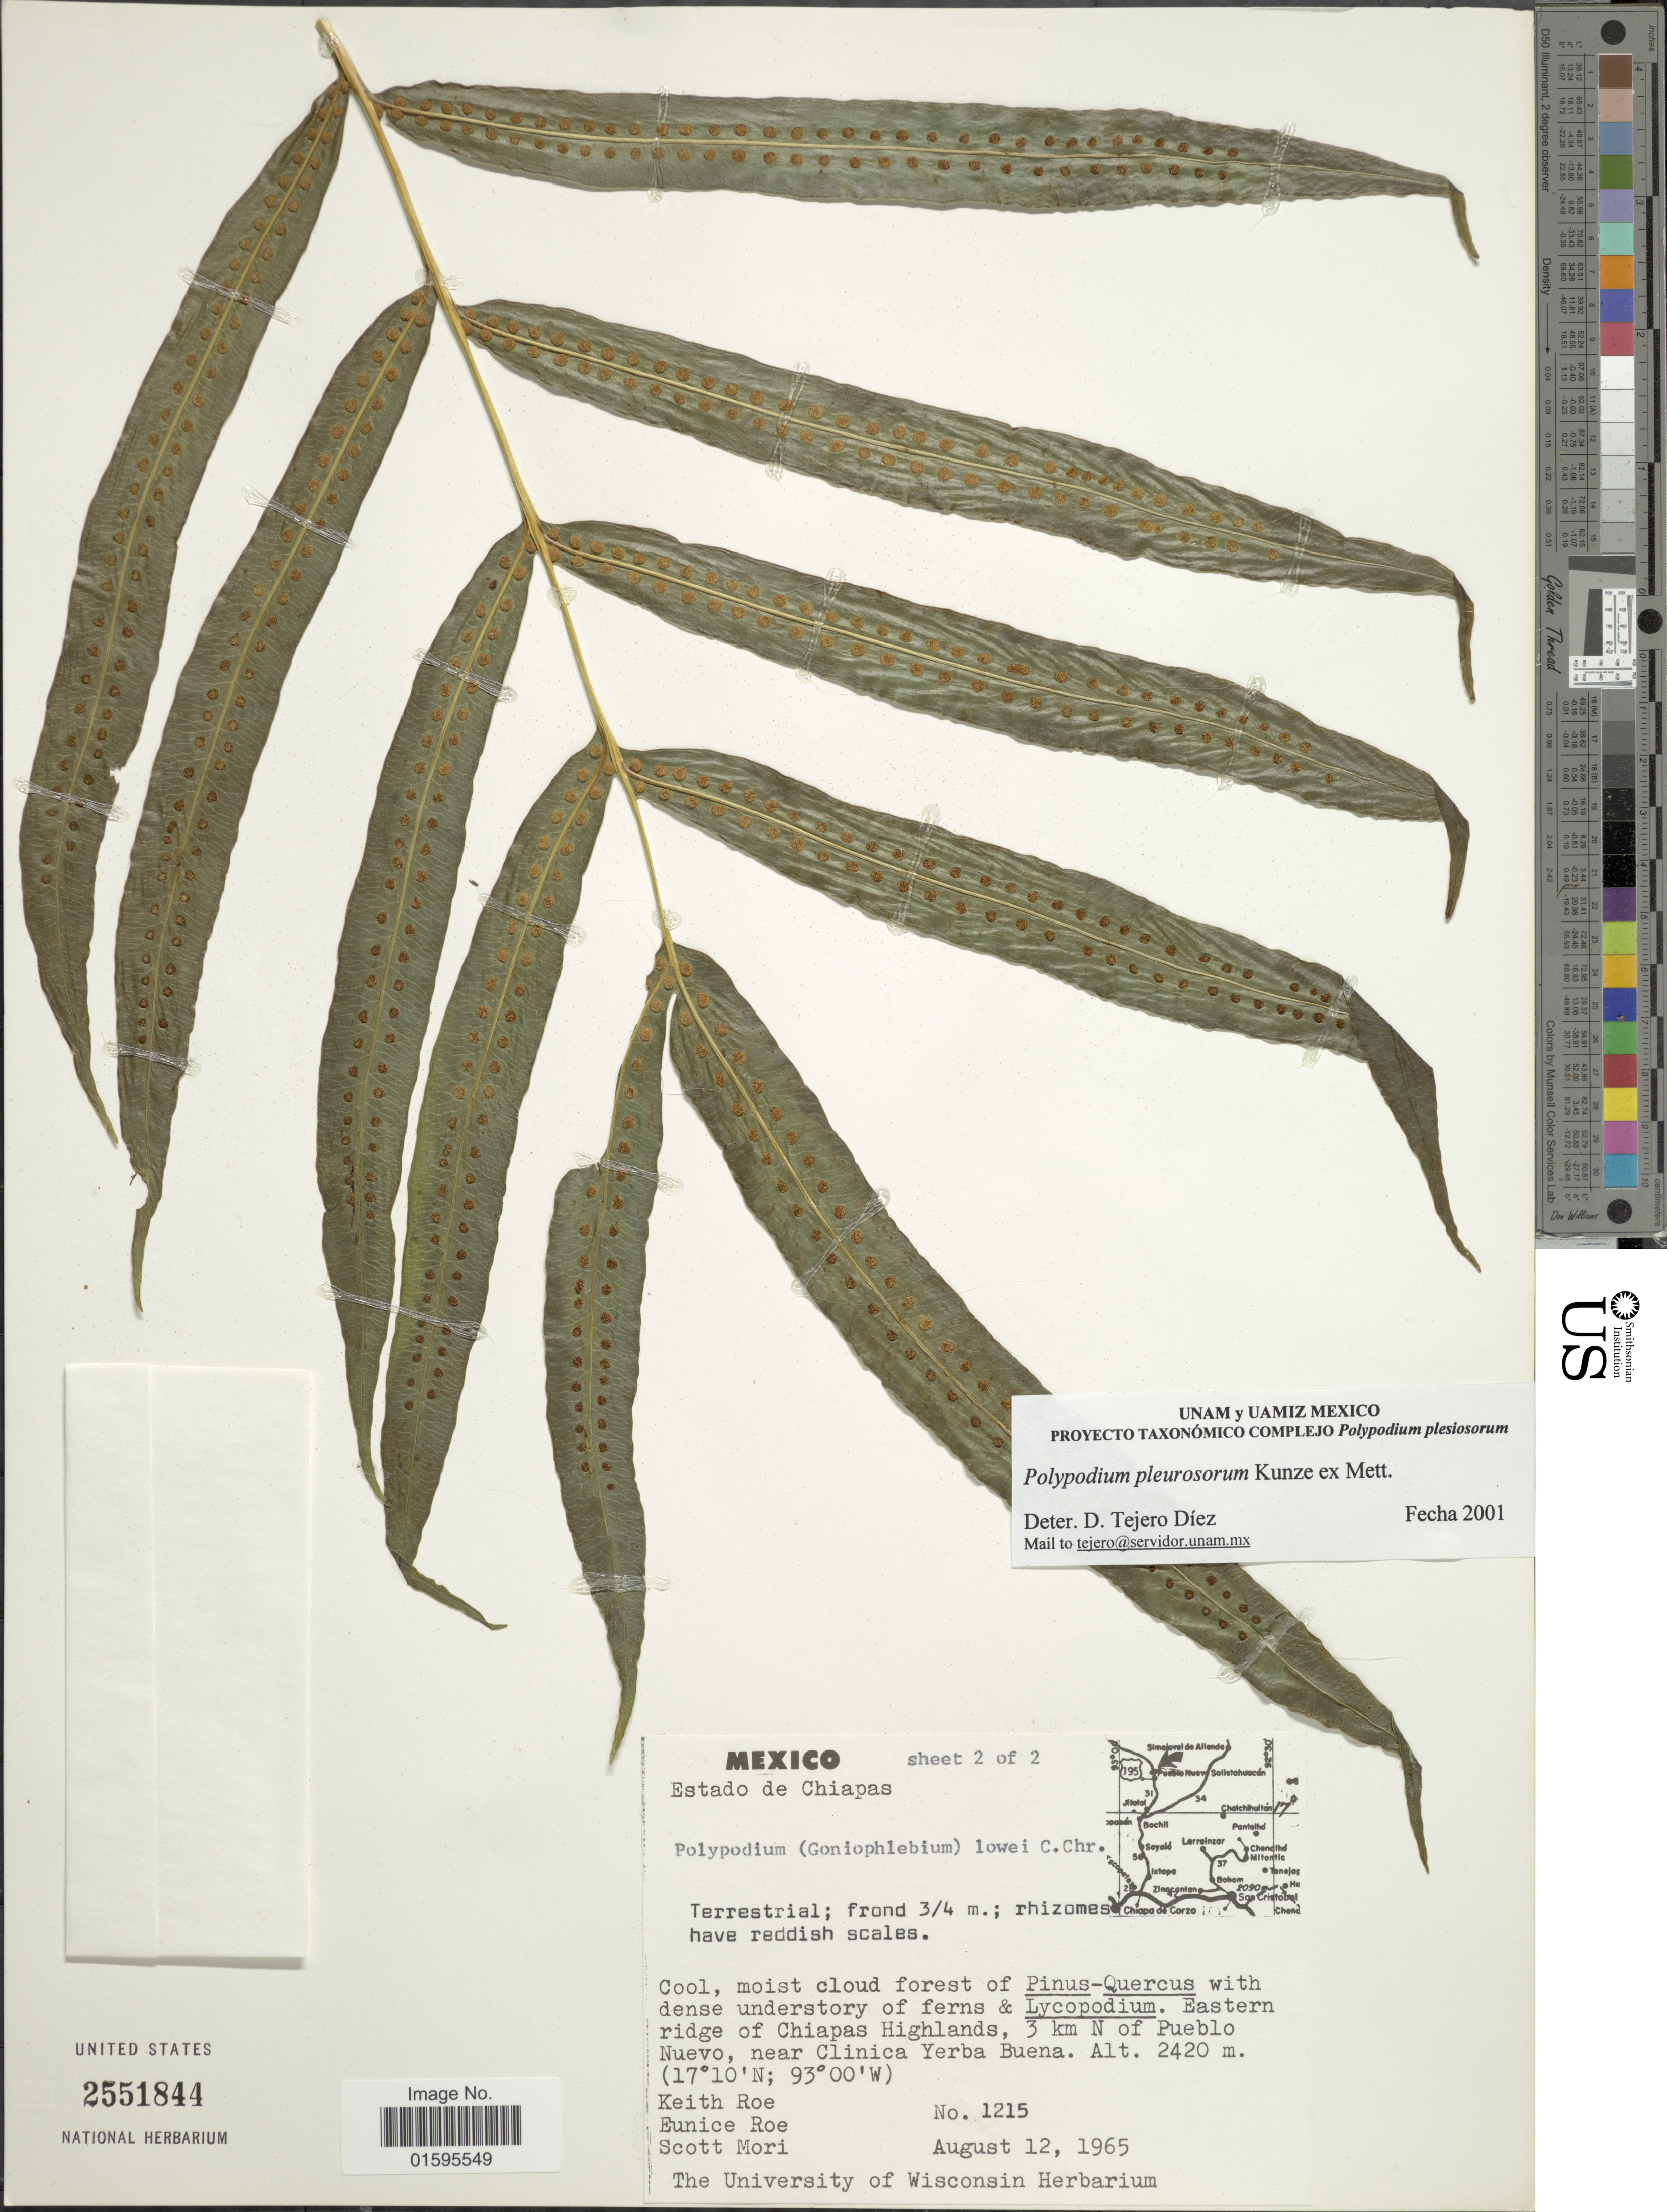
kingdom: Plantae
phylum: Tracheophyta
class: Polypodiopsida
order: Polypodiales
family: Polypodiaceae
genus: Polypodium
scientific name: Polypodium pleurosorum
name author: Kunze ex Mett.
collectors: K. E. Roe, E. Roe & S. Mori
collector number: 1215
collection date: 1965-08-12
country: Mexico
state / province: Chiapas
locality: Estado de Chiapas, Eastern ridge of Chiapas Highlands, 3 km N of Pueblo Nuevo, near Clinica Yerba Buena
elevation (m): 2420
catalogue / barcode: US 255184